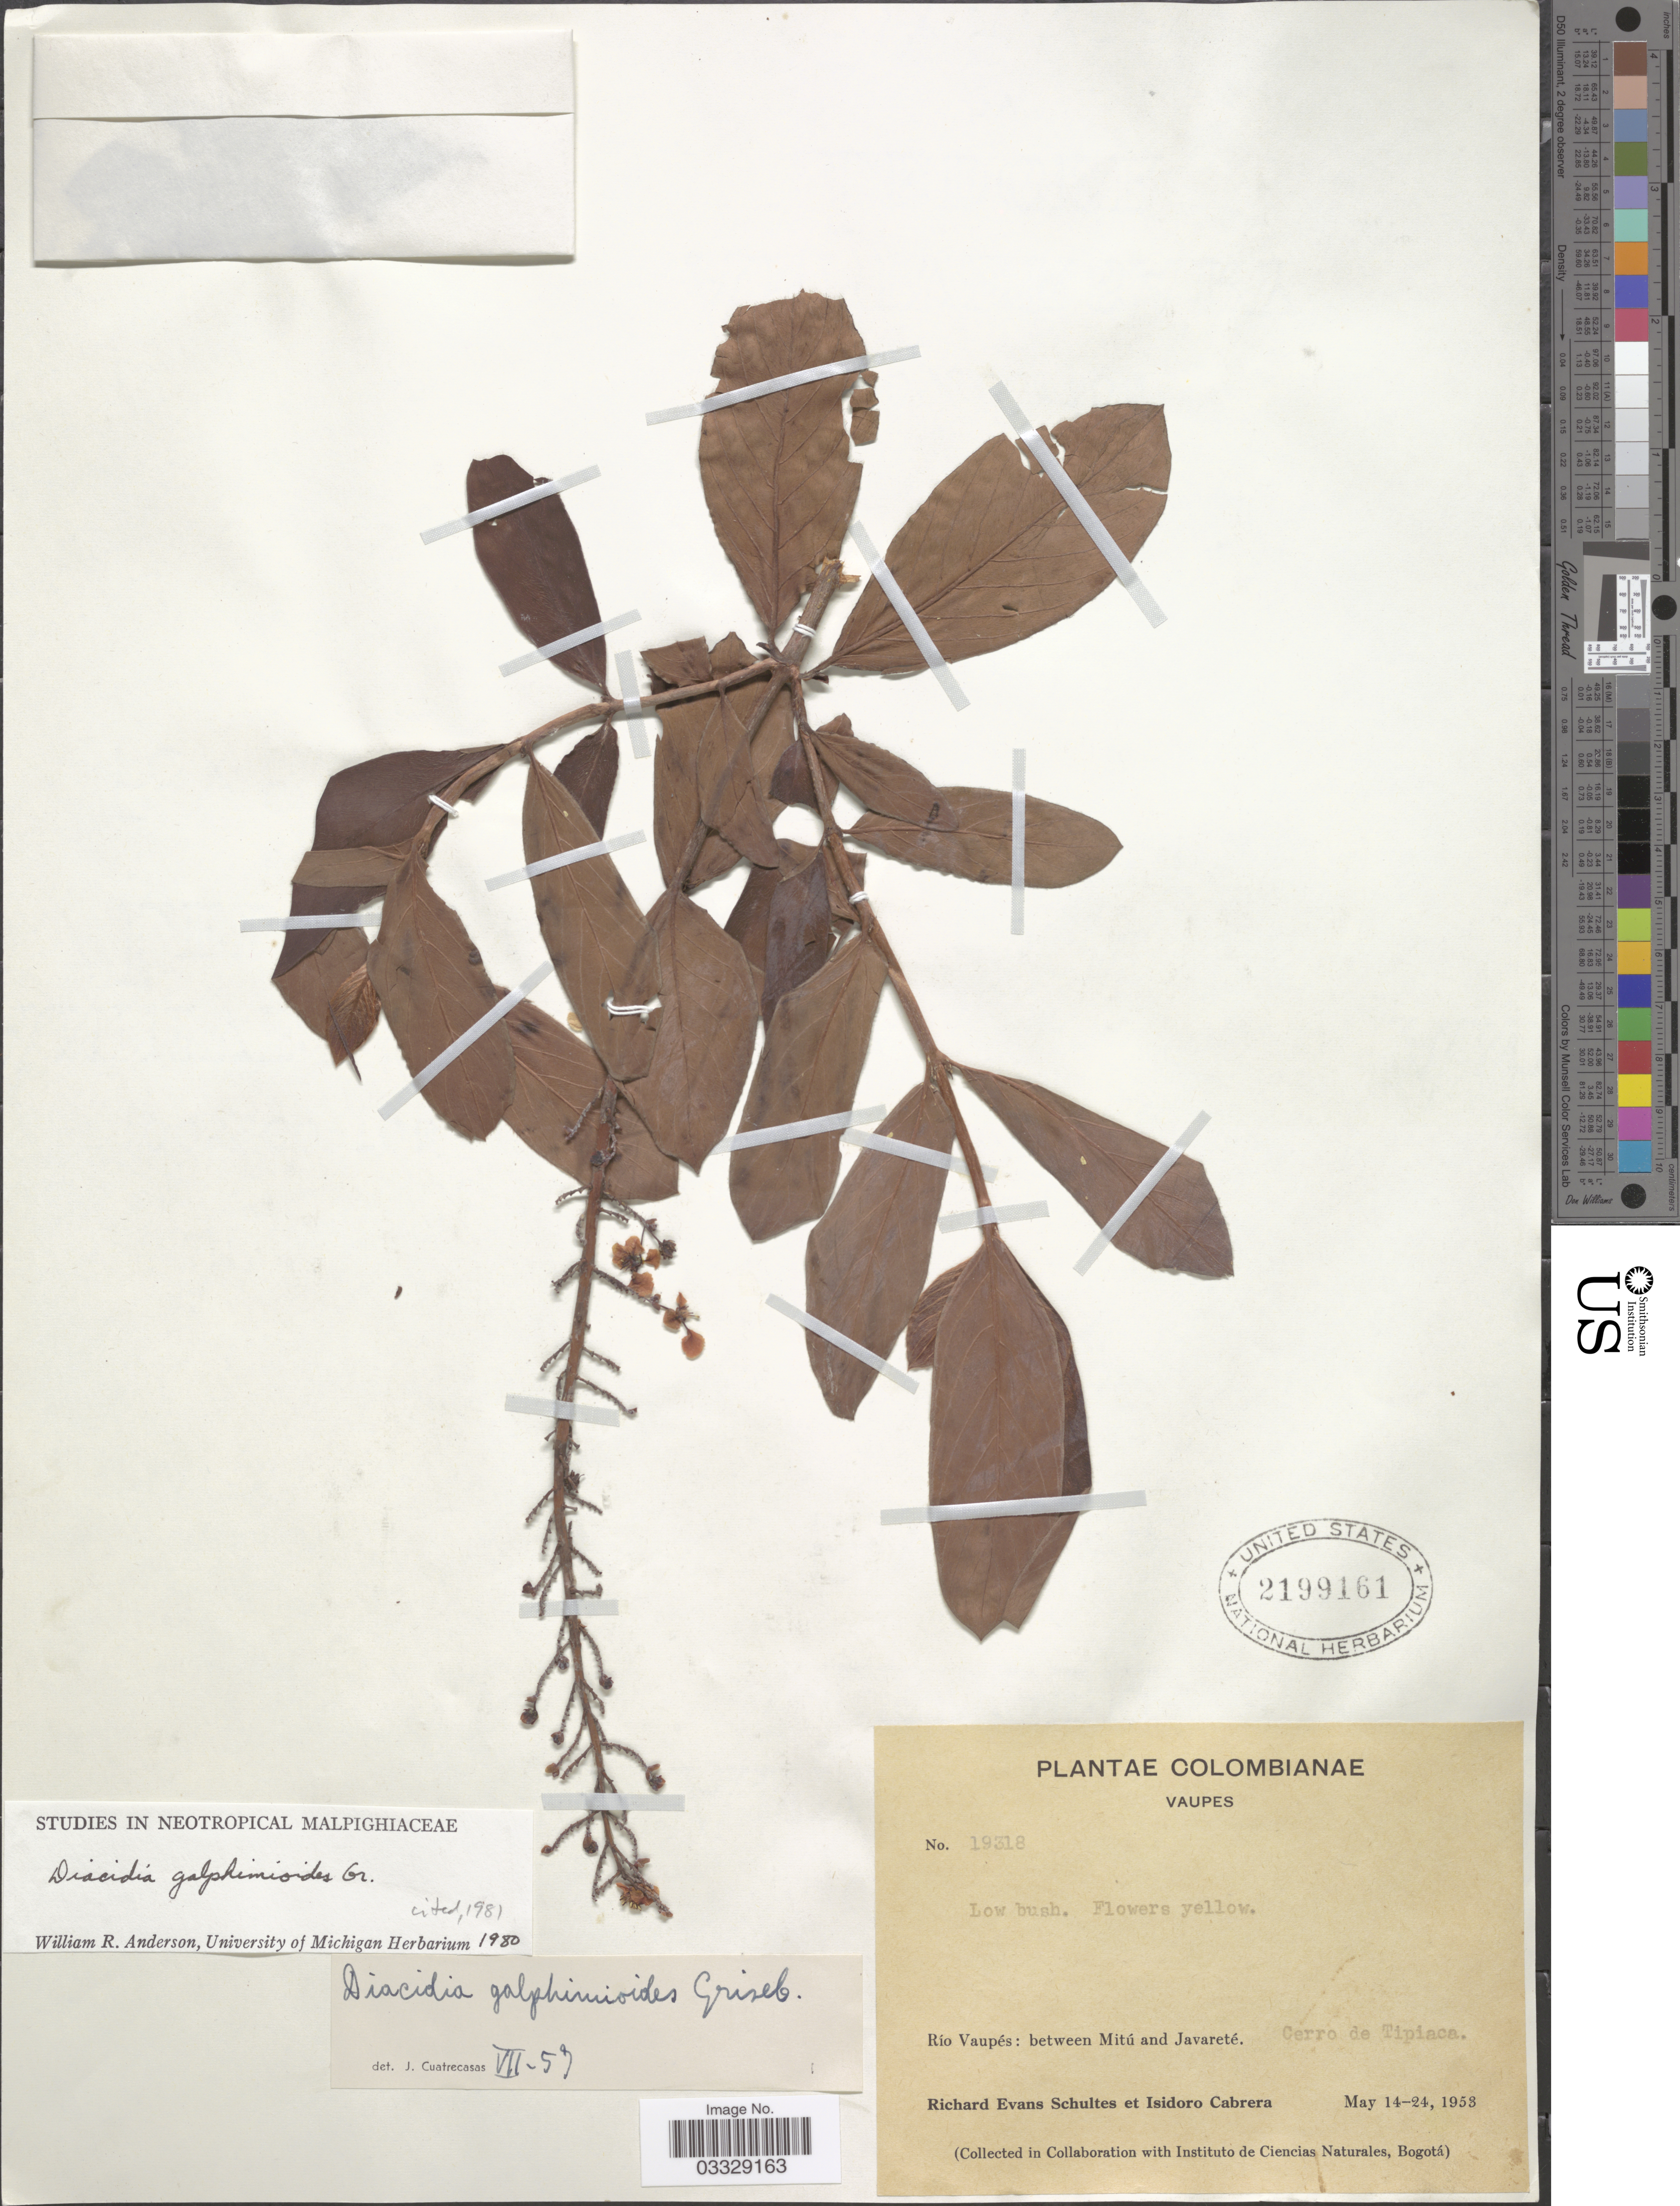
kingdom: Plantae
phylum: Tracheophyta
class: Magnoliopsida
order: Malpighiales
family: Malpighiaceae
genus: Diacidia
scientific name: Diacidia galphimioides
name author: Griseb.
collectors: R. E. Schultes & I. Cabrera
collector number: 19318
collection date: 1953-05-14/1953-05-24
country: Colombia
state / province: Vaupés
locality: Río Vaupés: between Mitú and Javareté. Cerro de Tipiaca.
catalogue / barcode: US 2199161